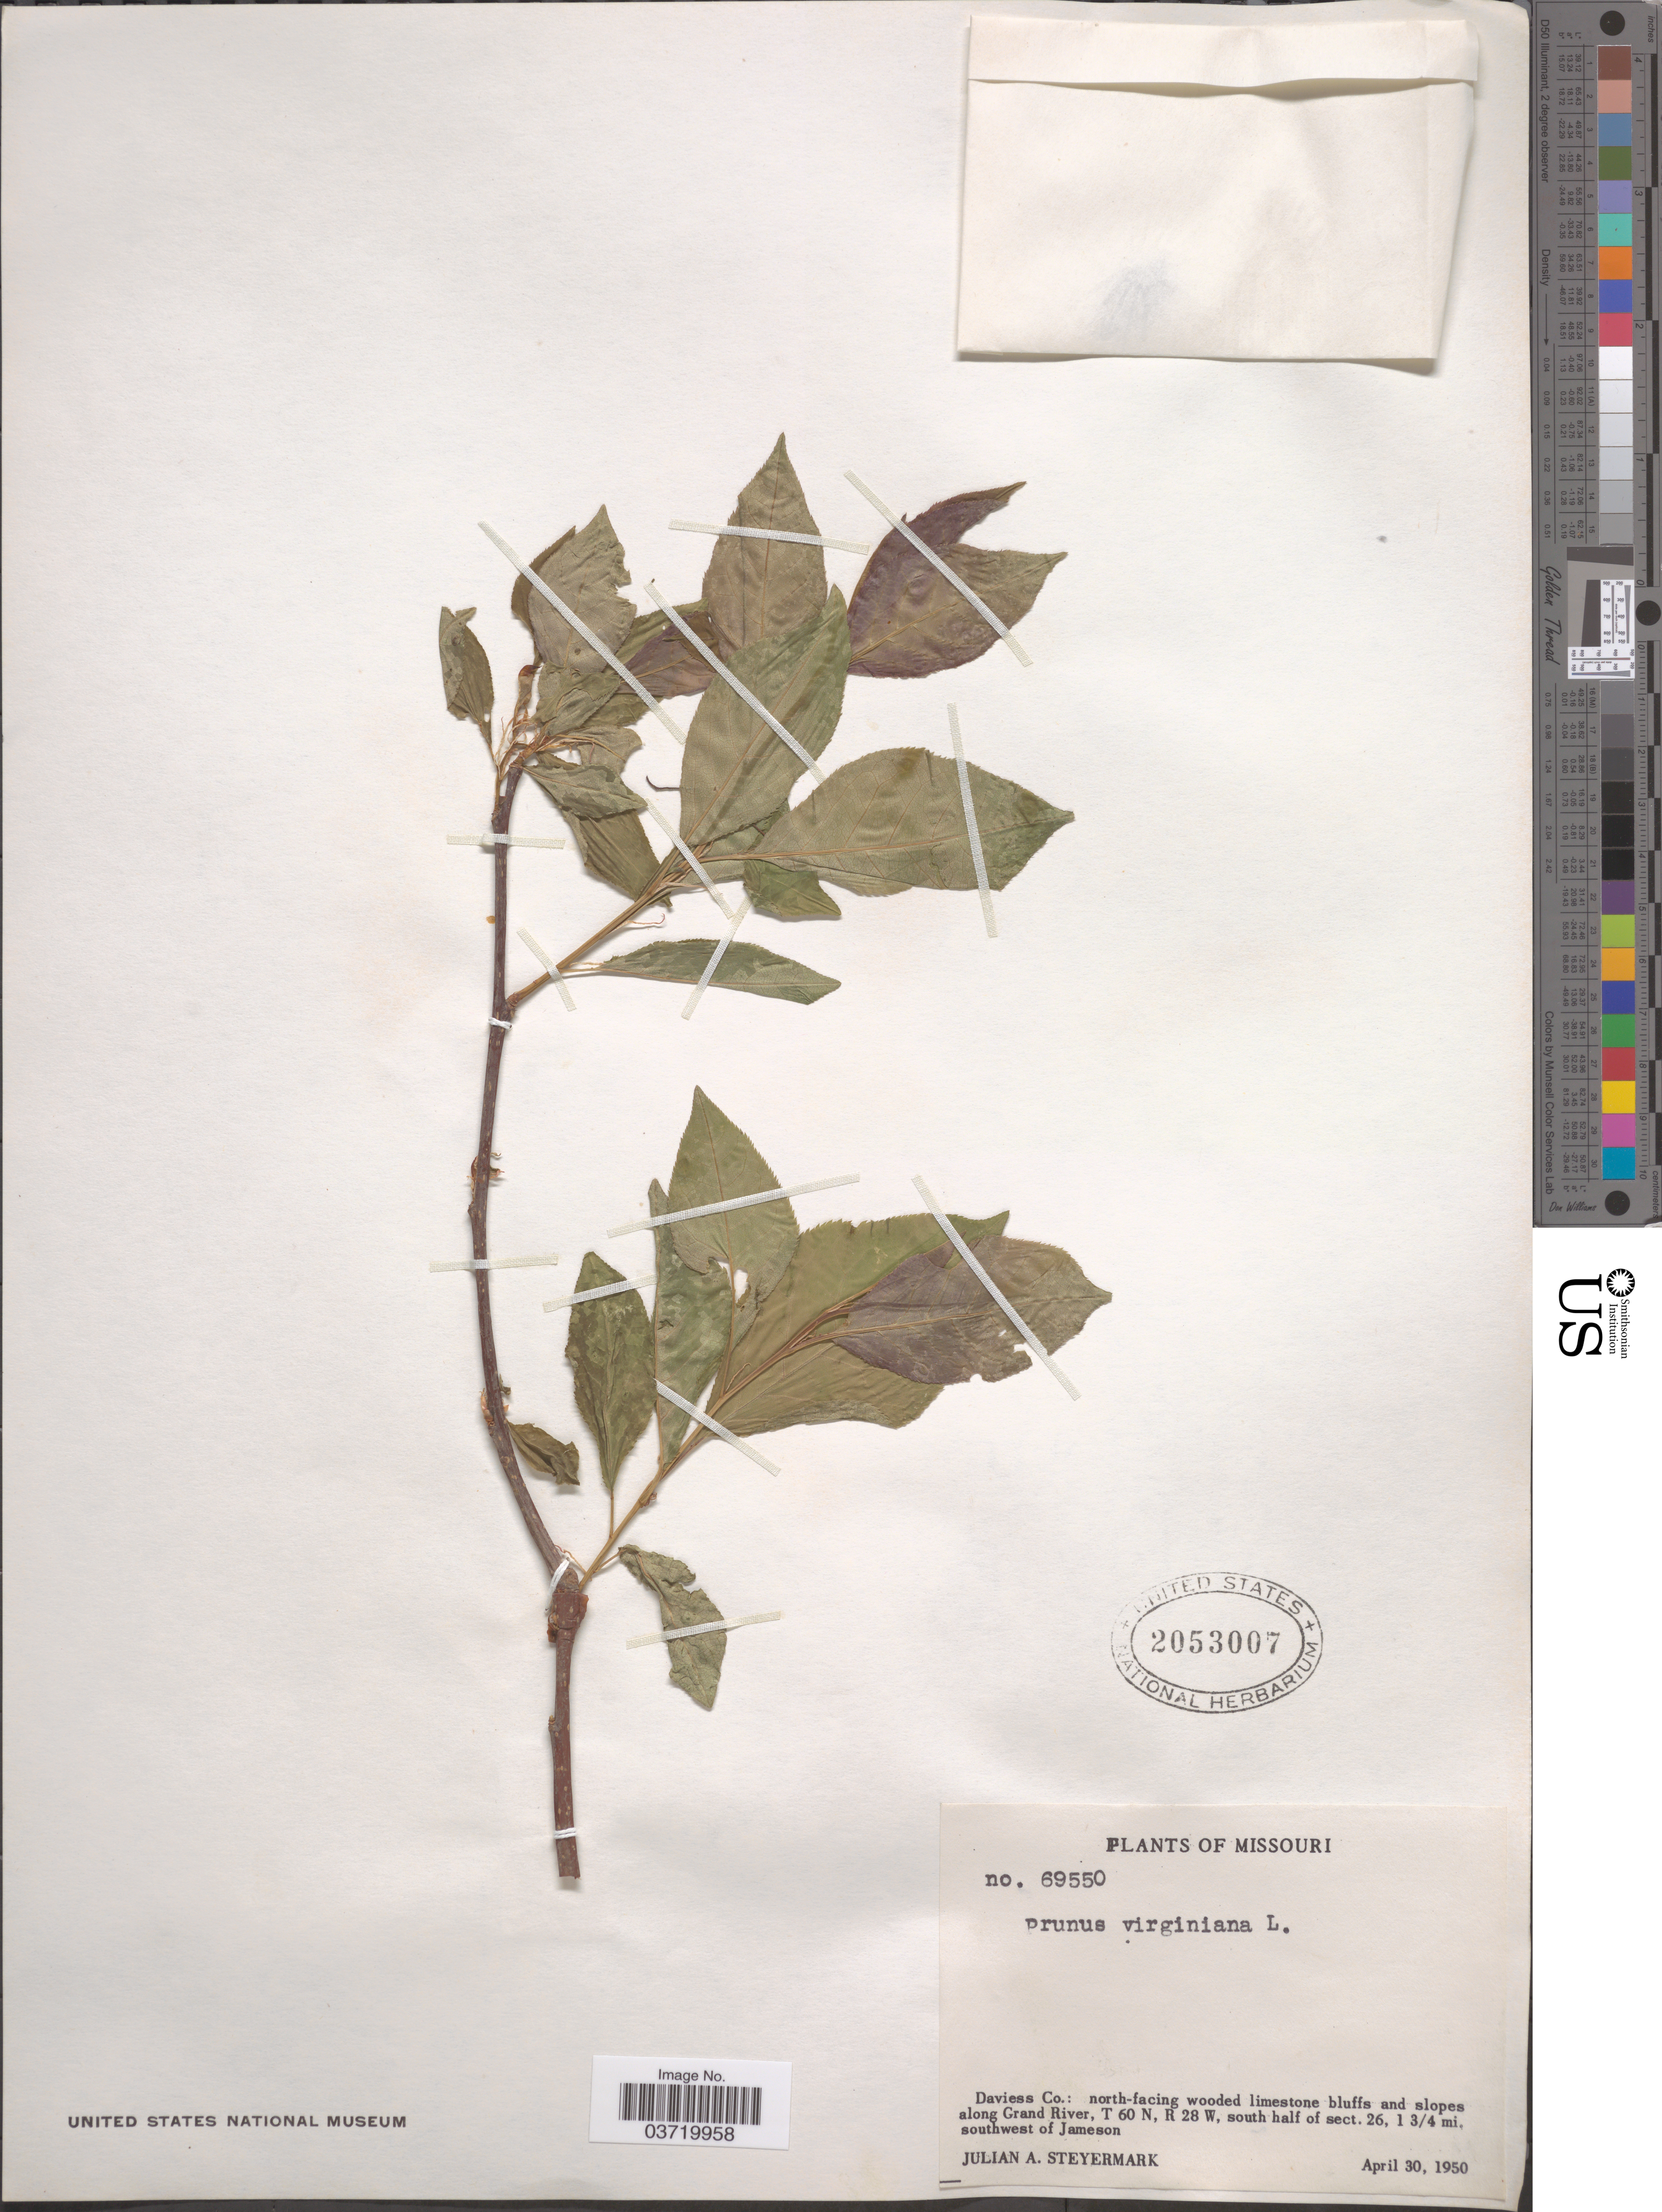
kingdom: Plantae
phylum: Tracheophyta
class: Magnoliopsida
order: Rosales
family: Rosaceae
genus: Prunus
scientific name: Prunus virginiana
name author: L.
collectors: J. Steyermark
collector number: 69550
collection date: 1950-04-30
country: United States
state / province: Missouri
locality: Daviess Co.: north-facing wooded limestone bluffs and slopes along Grand River, T 60 N, R 28 W, south half of sect. 26, 13/4 mi. southwest of Jameson.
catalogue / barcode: US 2053007